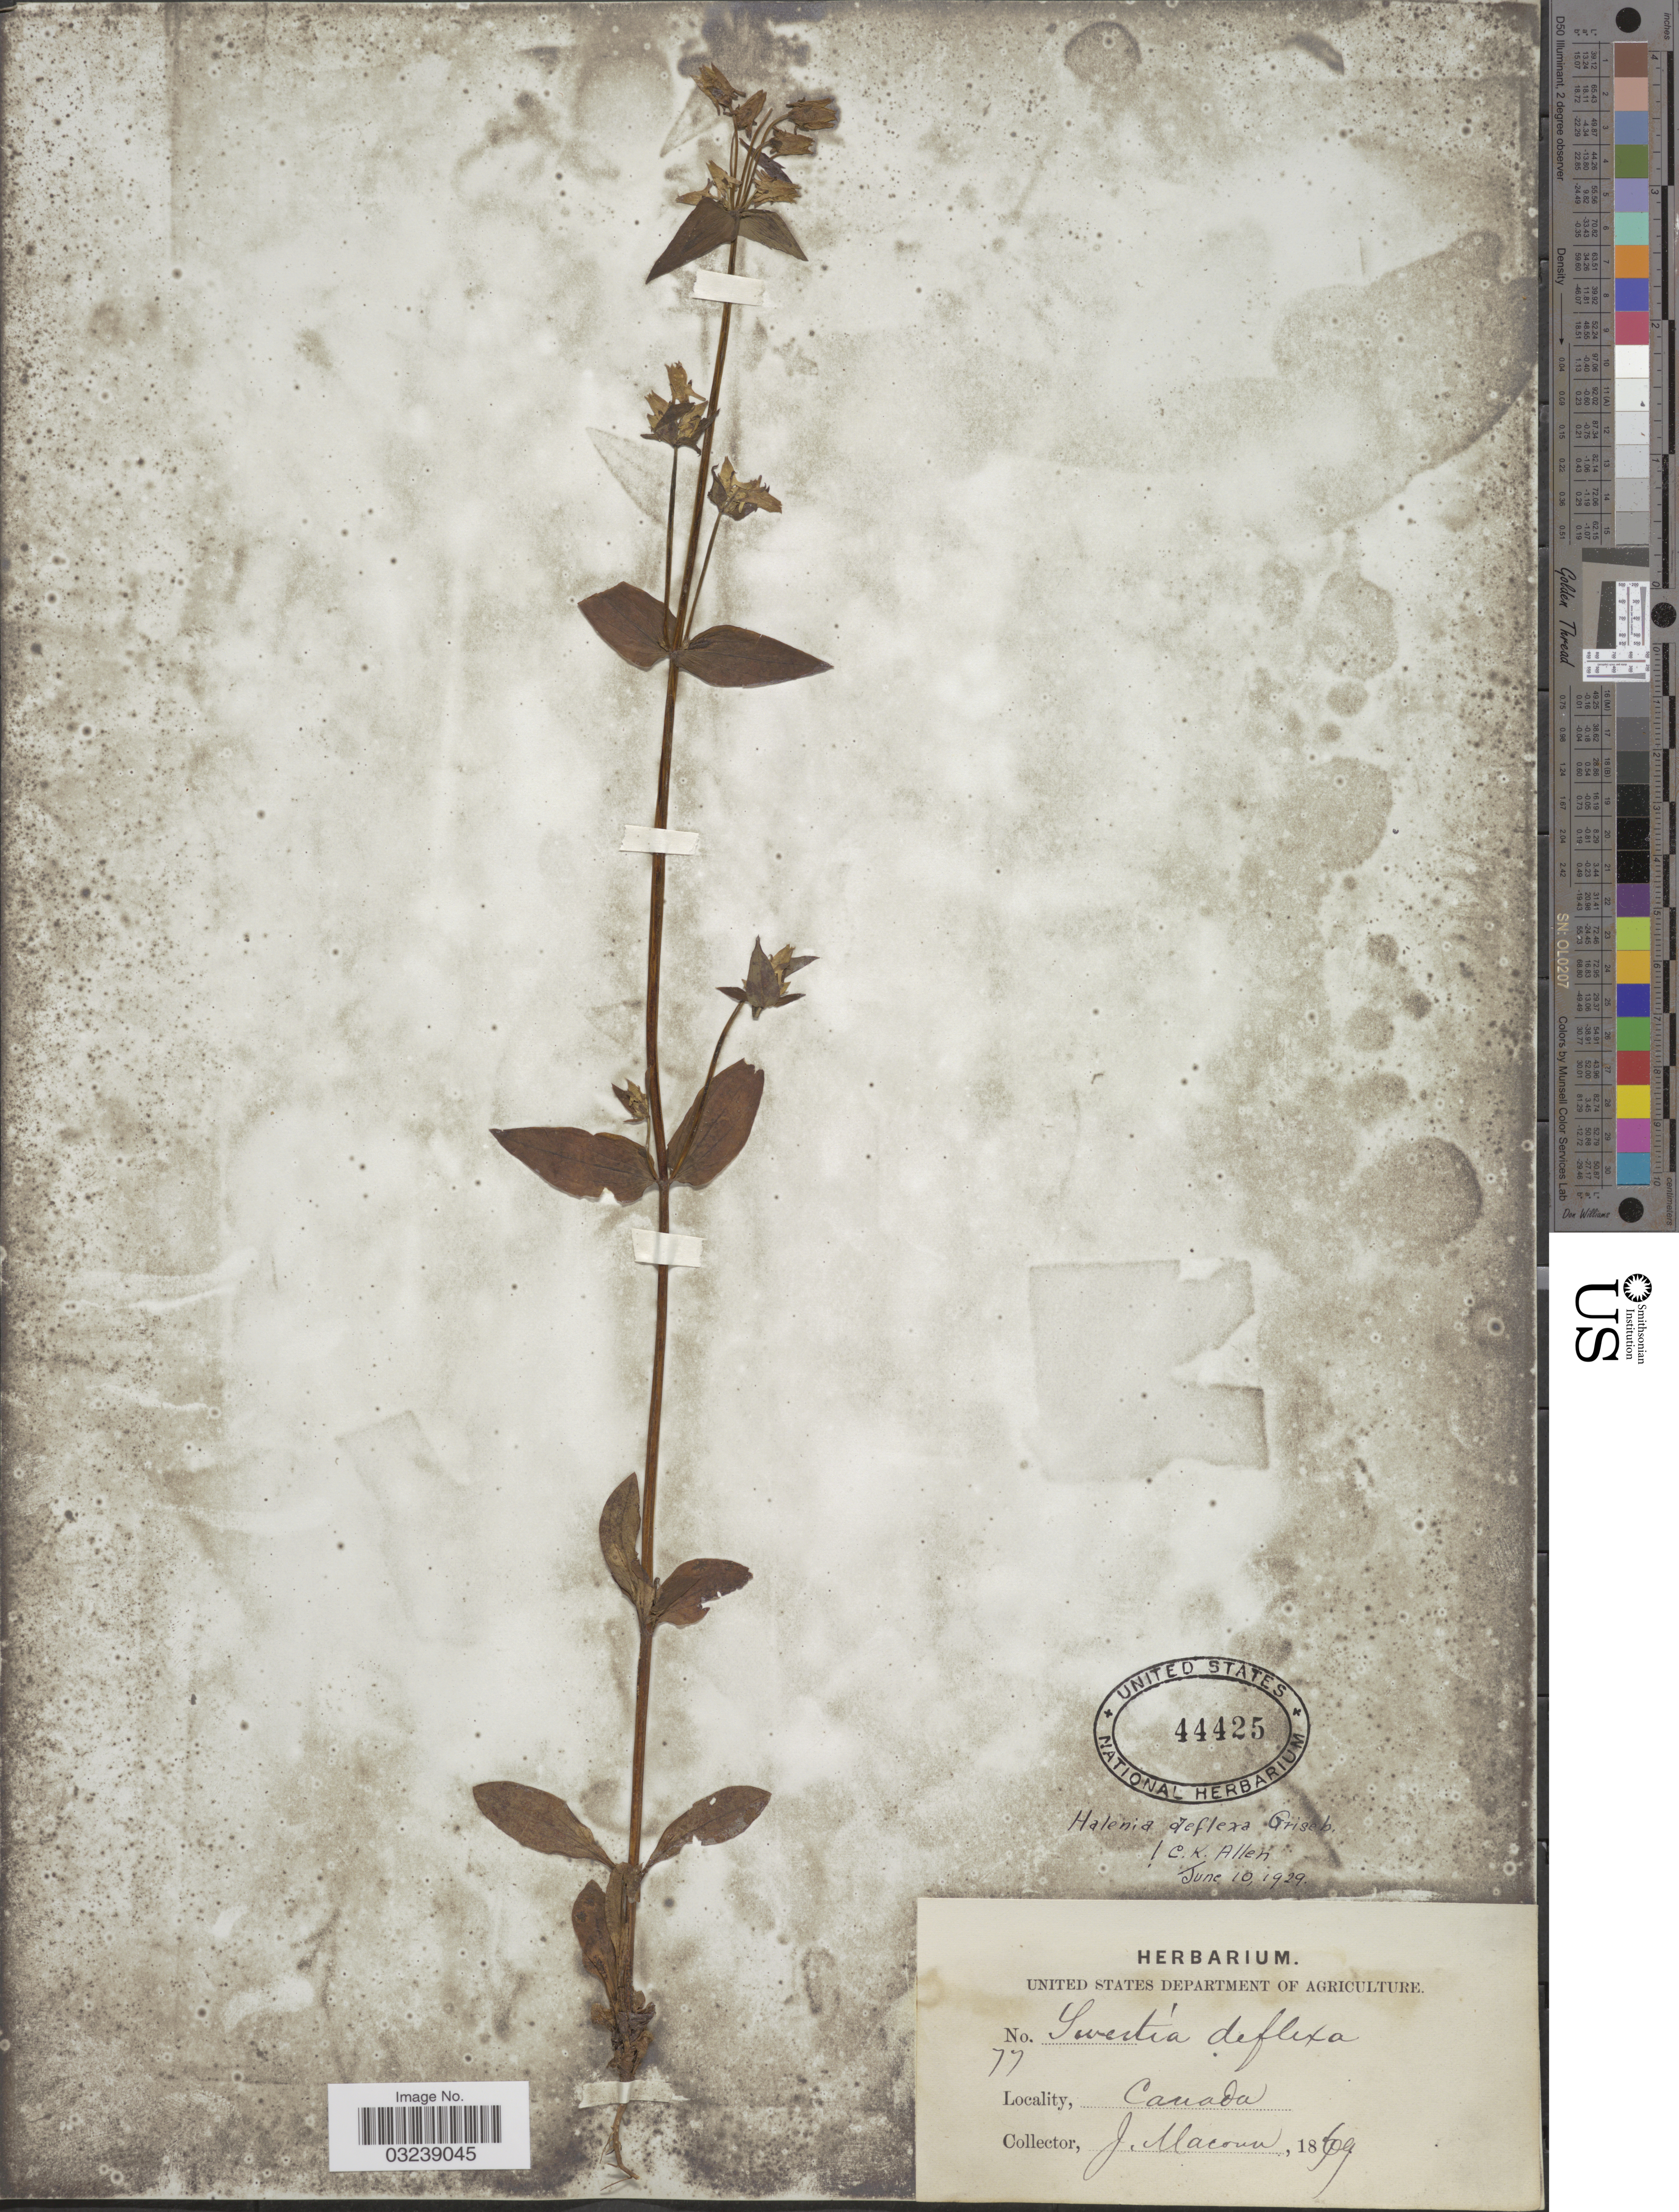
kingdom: Plantae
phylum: Tracheophyta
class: Magnoliopsida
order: Gentianales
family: Gentianaceae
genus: Halenia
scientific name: Halenia deflexa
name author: (Sm.) Griseb.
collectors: J. Macoun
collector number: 77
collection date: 1869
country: Canada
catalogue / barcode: US 44425